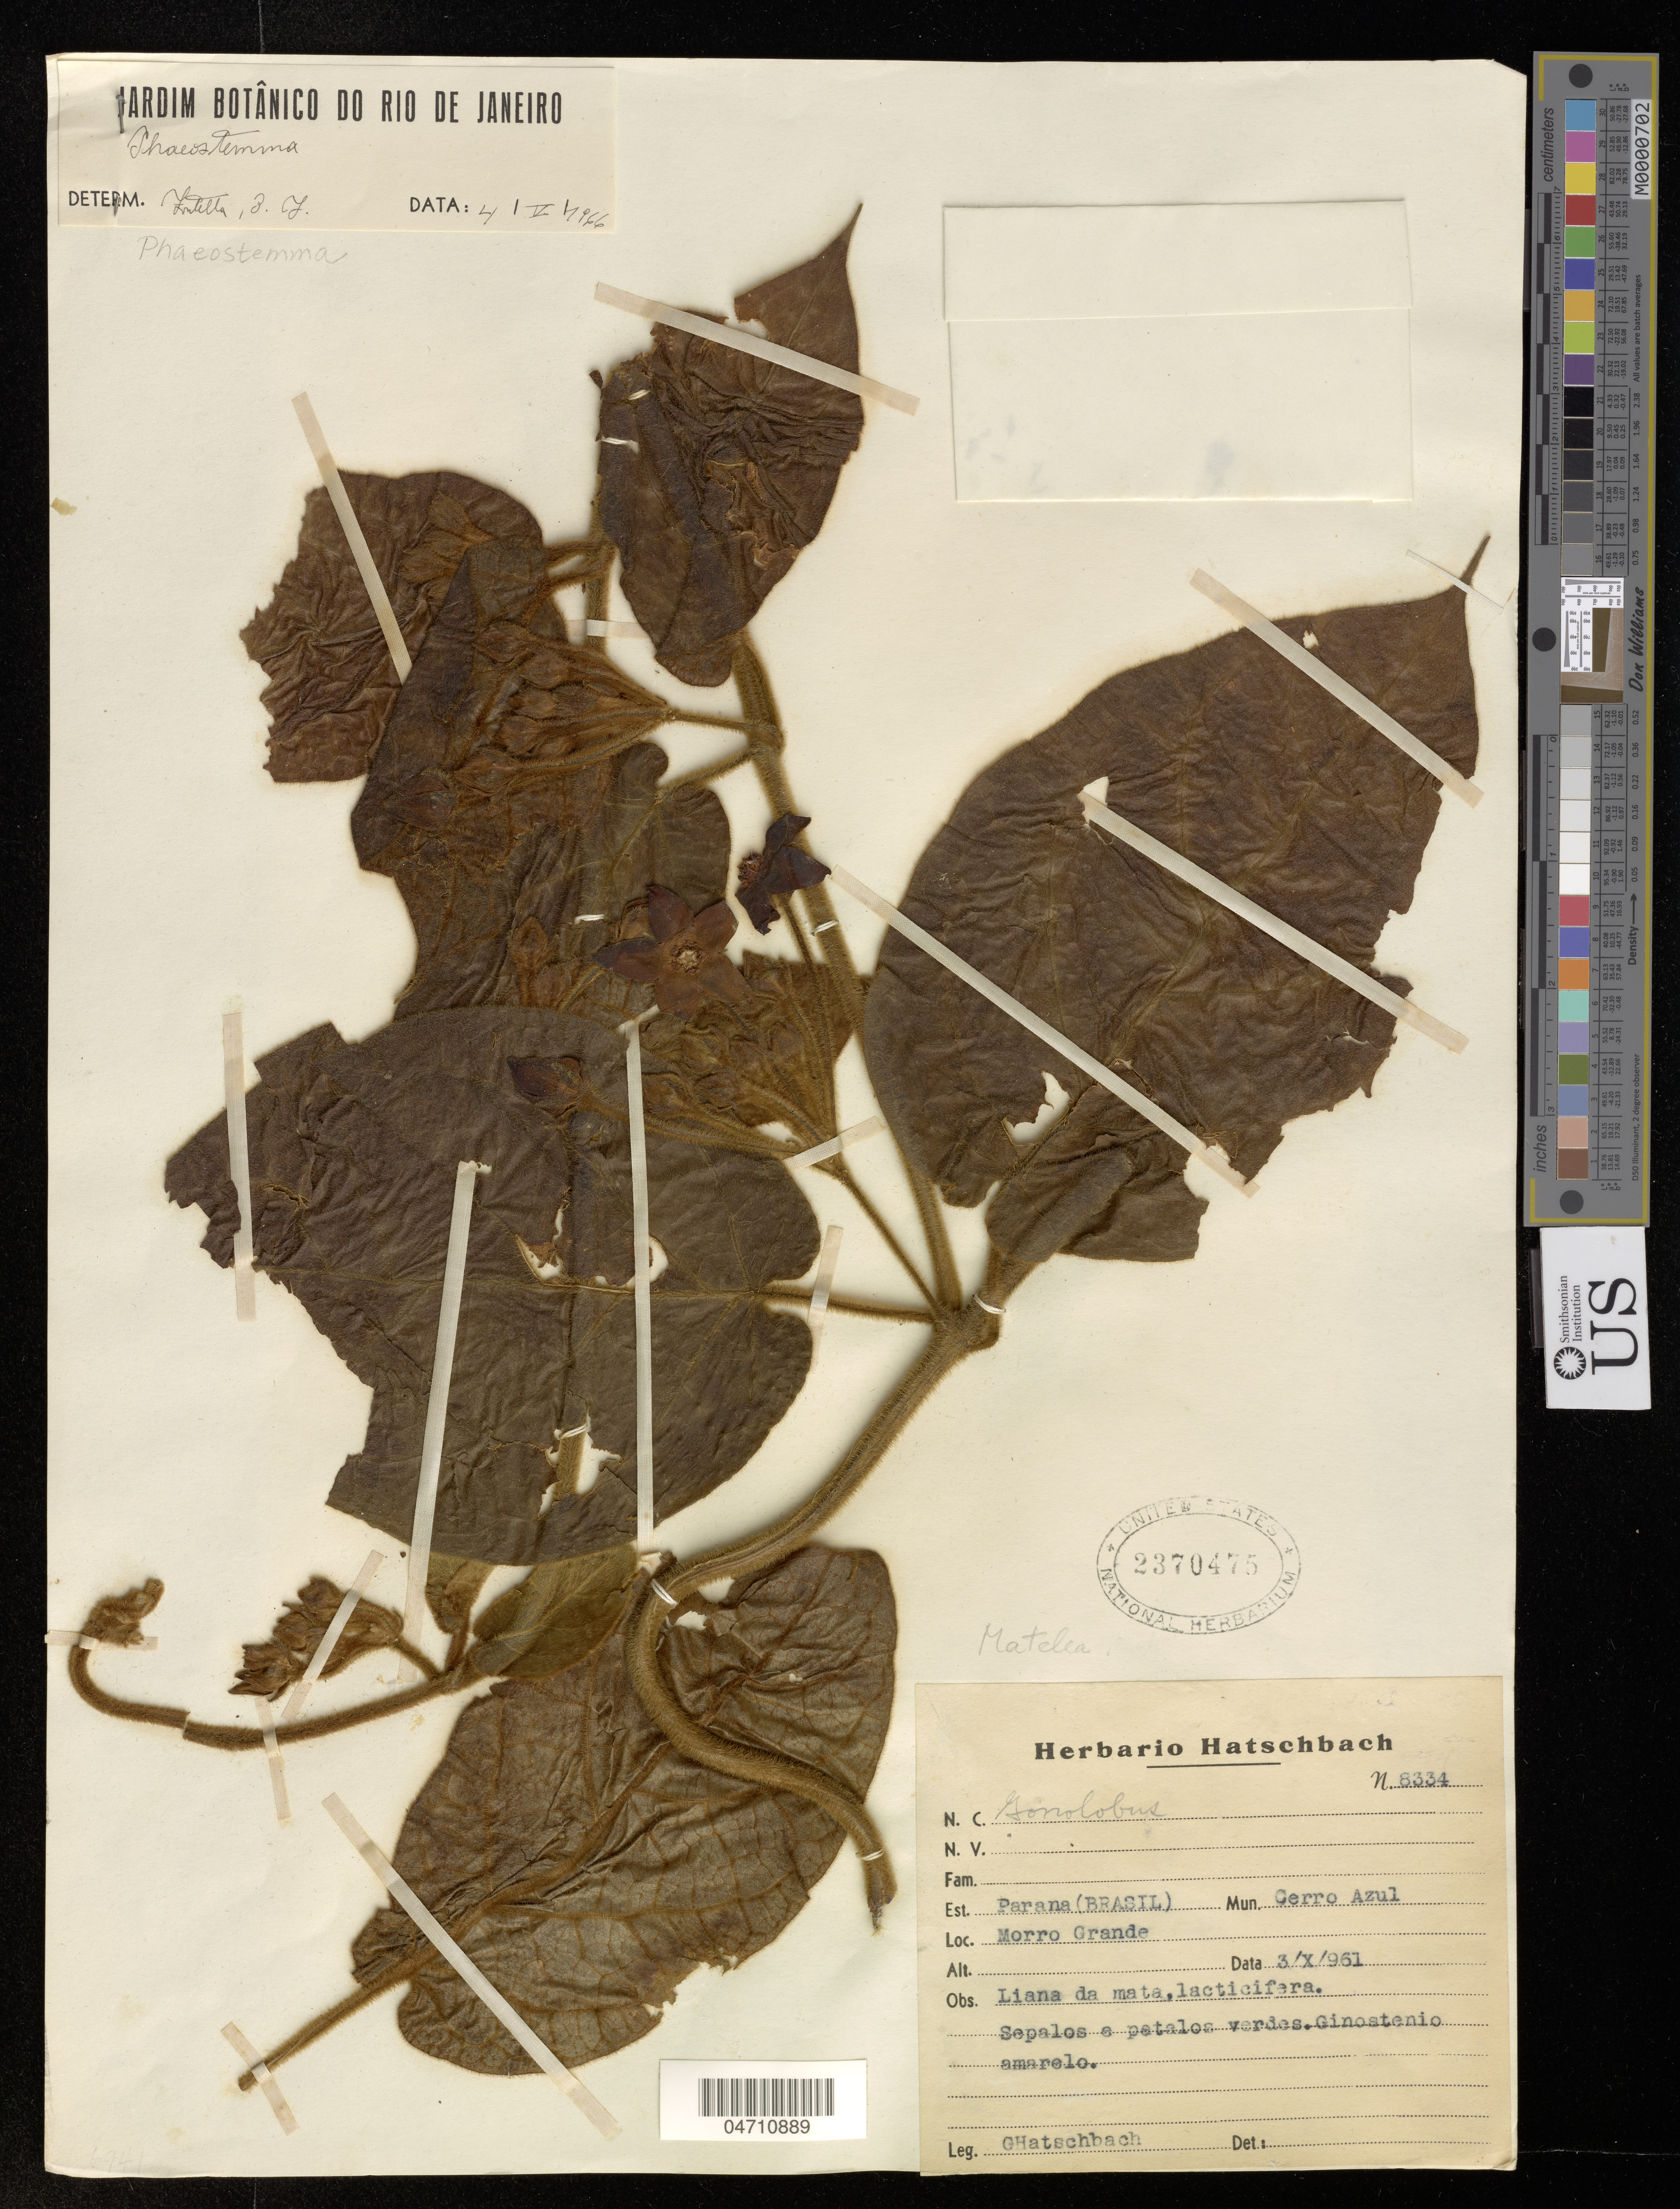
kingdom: Plantae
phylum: Tracheophyta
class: Magnoliopsida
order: Gentianales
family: Apocynaceae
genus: Matelea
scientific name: Matelea sp.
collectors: Ghatschbach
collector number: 8334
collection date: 1961-10-03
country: Brazil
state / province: Paraná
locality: Mun. Cerro Azul. Morro Grande.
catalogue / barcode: US 2370475